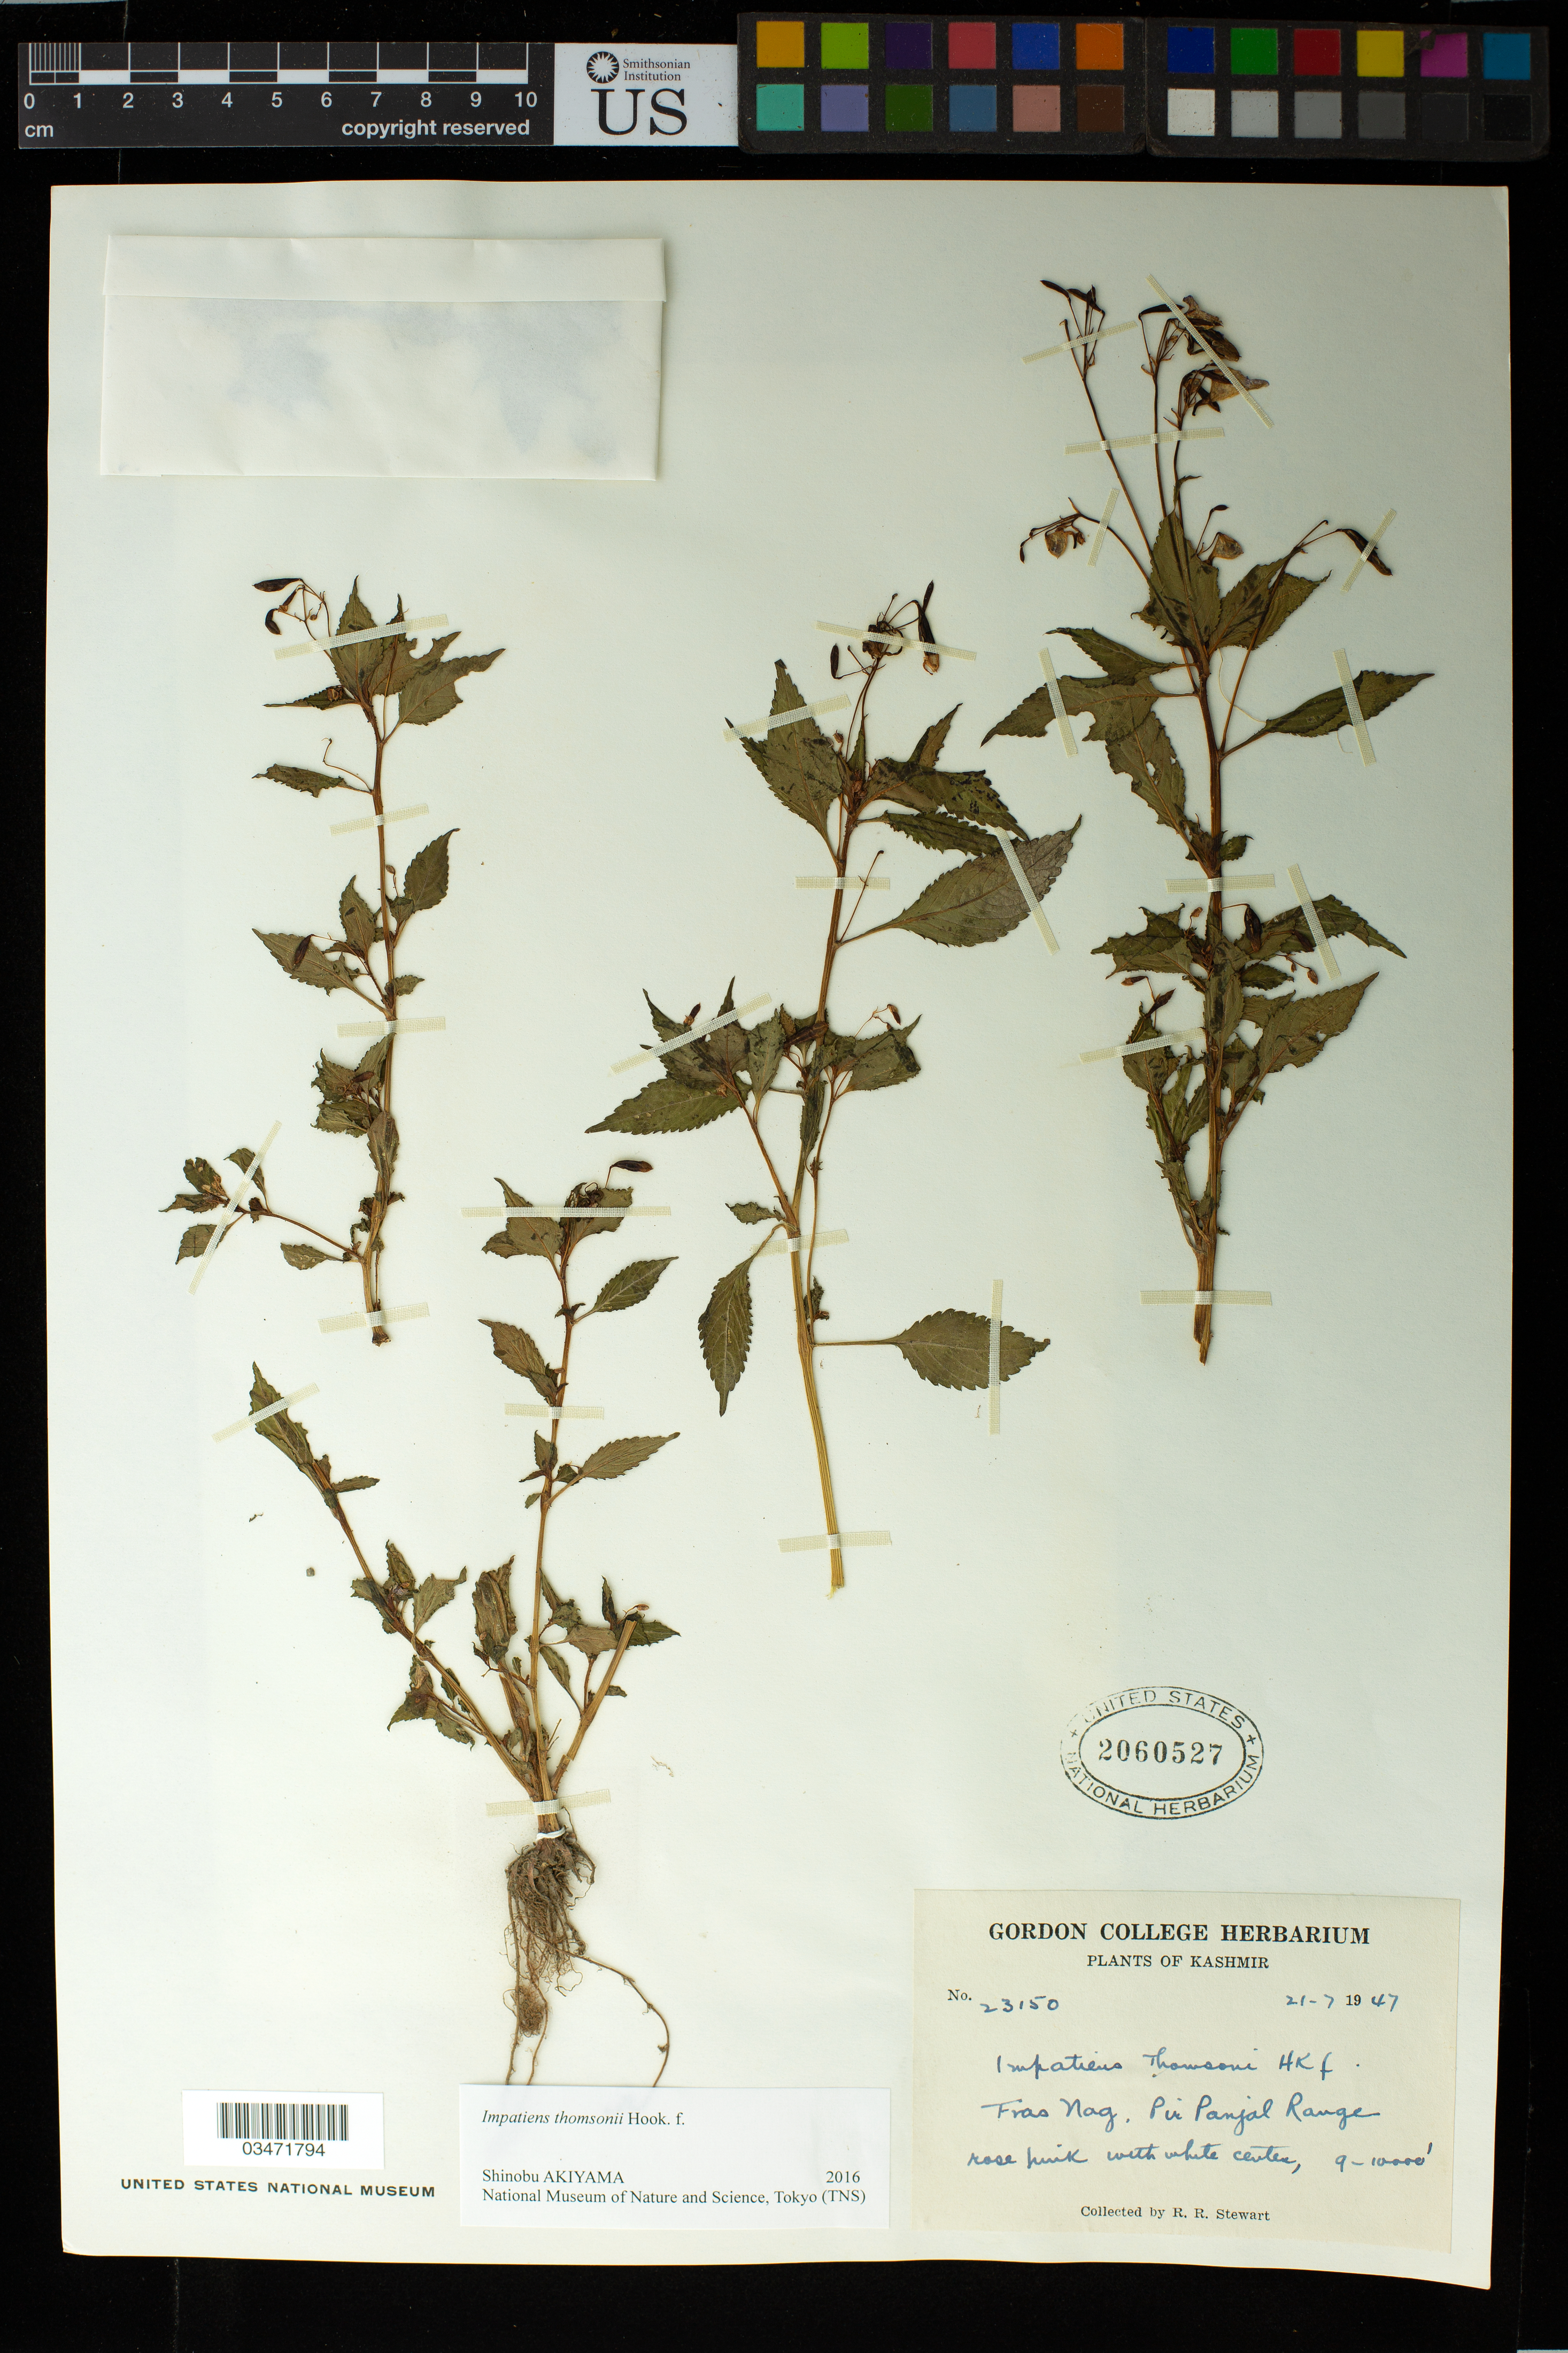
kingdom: Plantae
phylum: Tracheophyta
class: Magnoliopsida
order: Ericales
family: Balsaminaceae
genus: Impatiens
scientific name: Impatiens thomsonii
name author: Hook. f.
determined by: Akiyama, Shinobu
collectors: R. R. Stewart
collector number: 23150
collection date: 1947-07-21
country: India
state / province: Jammu and Kashmir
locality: Fras Nag, Pir Panjal Range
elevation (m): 2743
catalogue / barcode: US 2060527